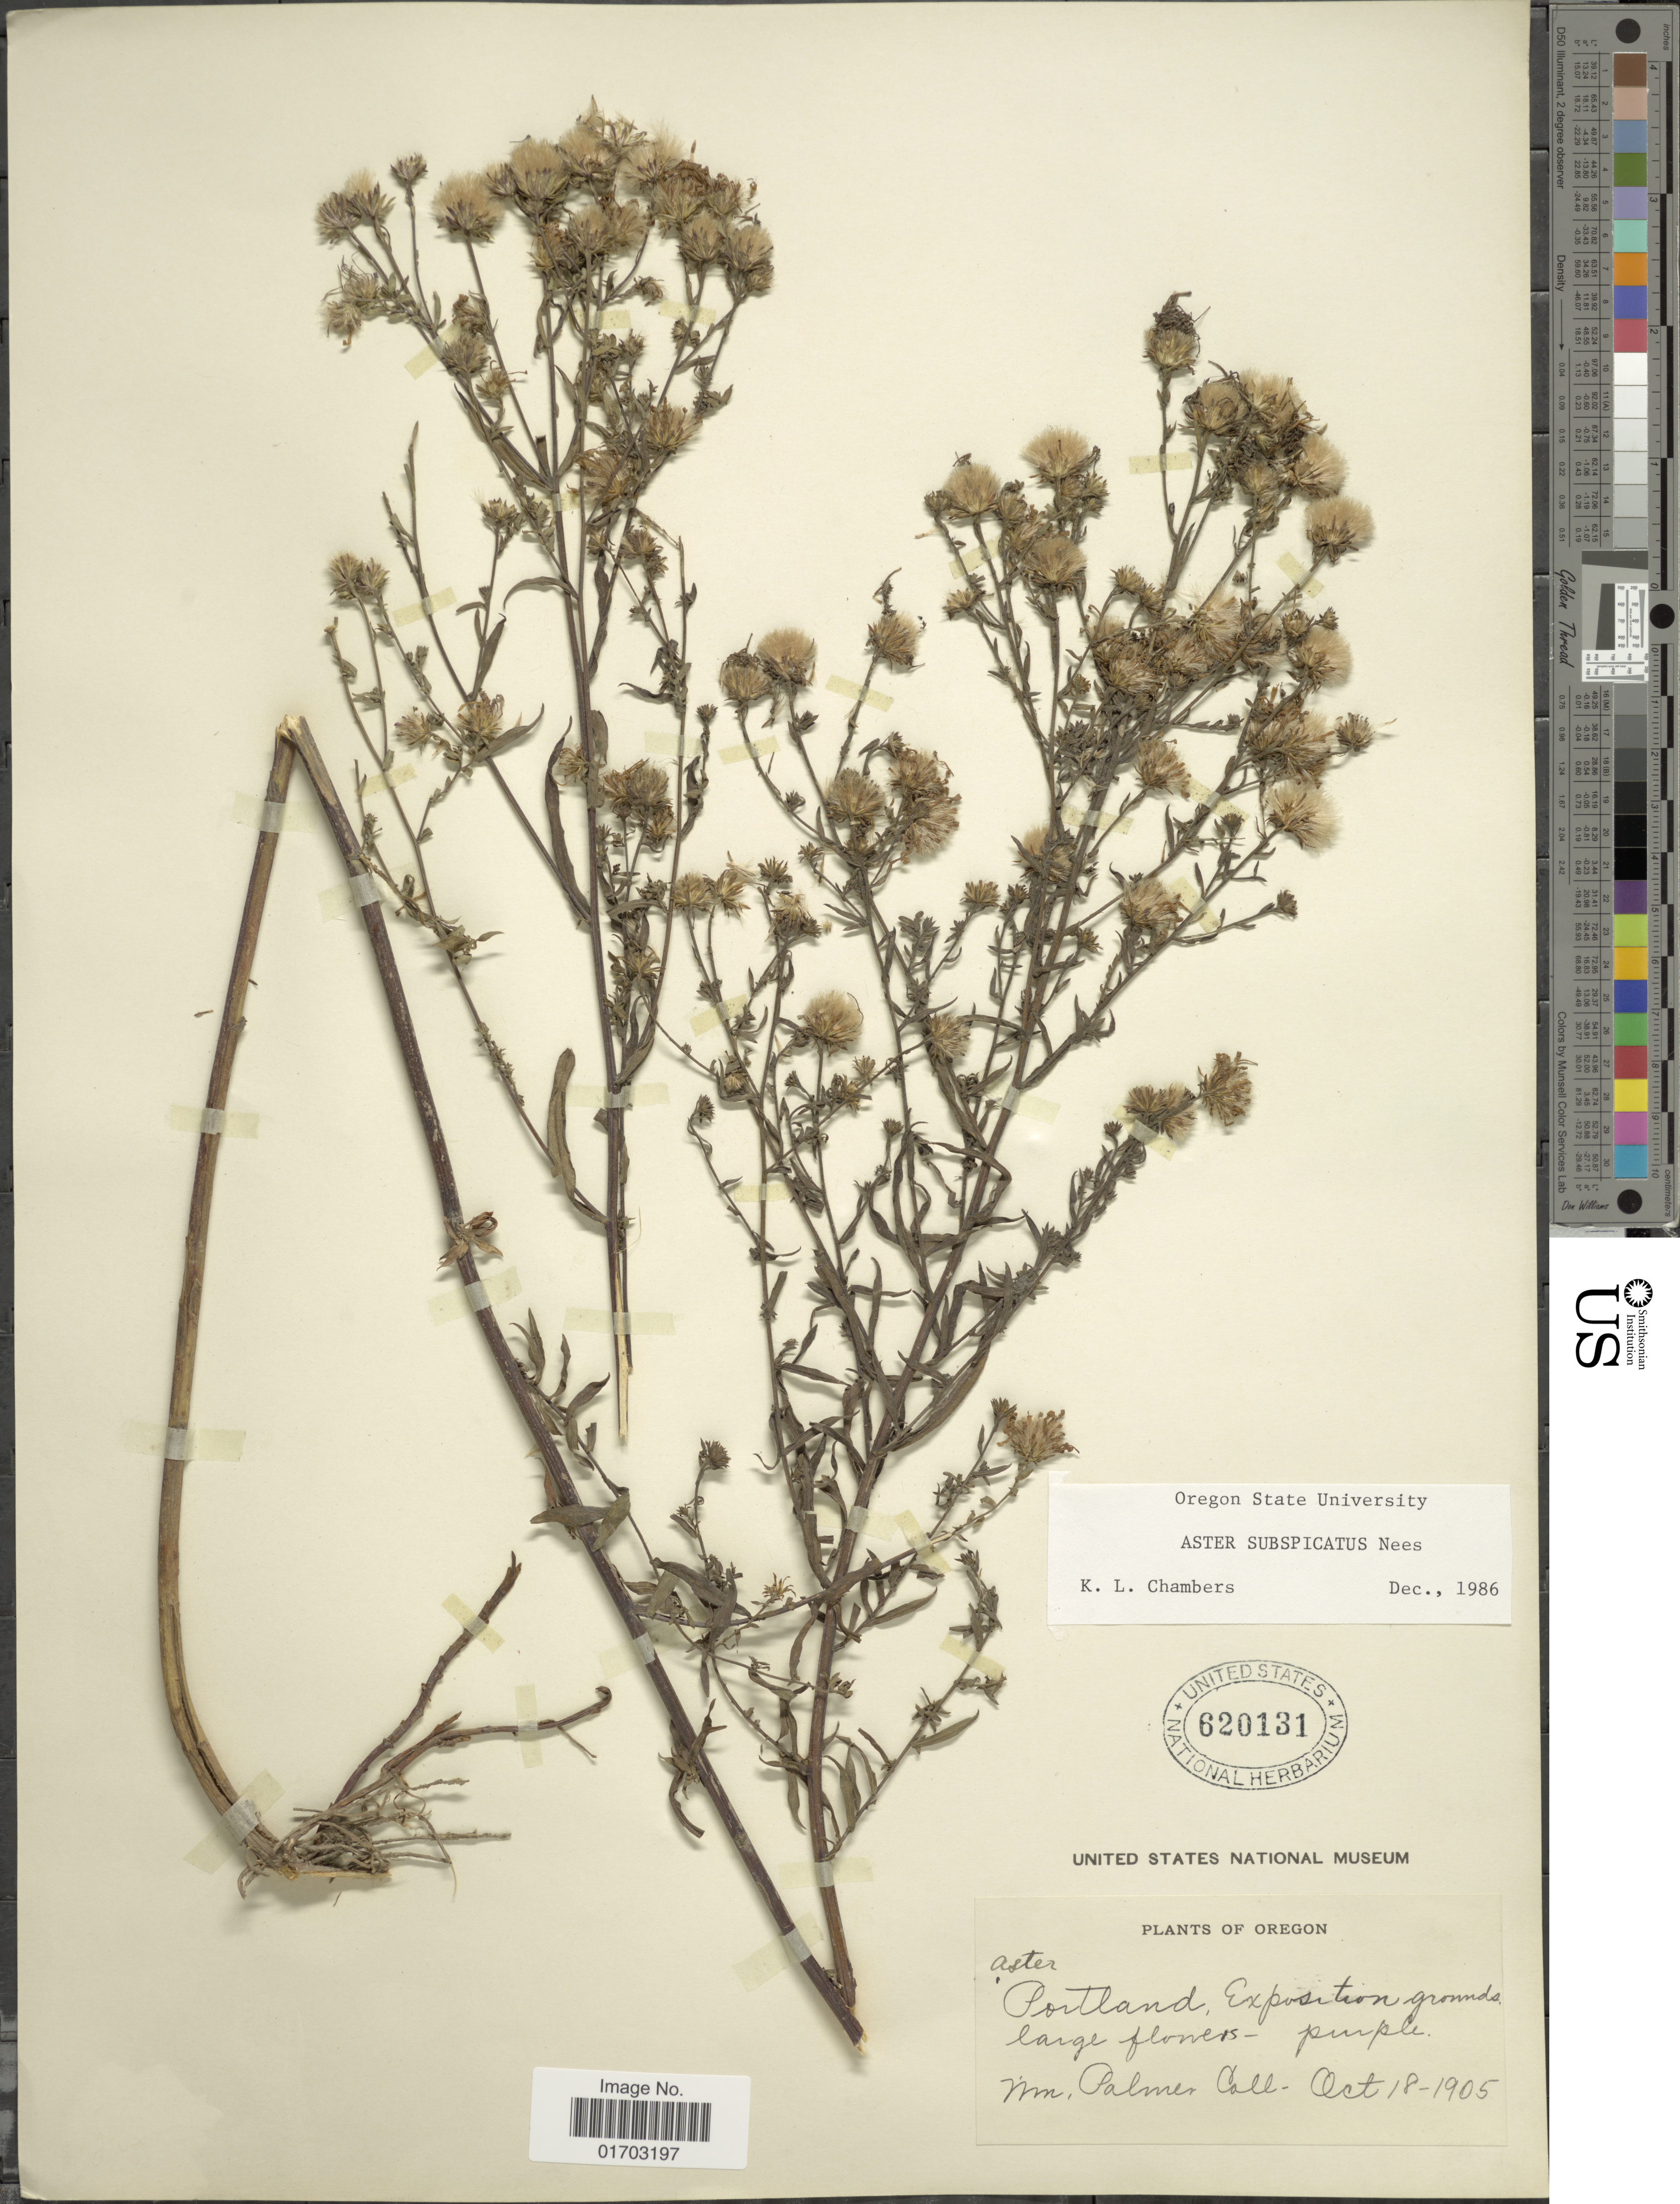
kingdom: Plantae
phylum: Tracheophyta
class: Magnoliopsida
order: Asterales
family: Asteraceae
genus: Symphyotrichum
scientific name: Symphyotrichum subspicatum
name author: (Nees) G.L. Nesom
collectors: W. Palmer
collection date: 1905-10-18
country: United States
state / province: Oregon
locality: Portland, Exposition grounds.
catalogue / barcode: US 620131